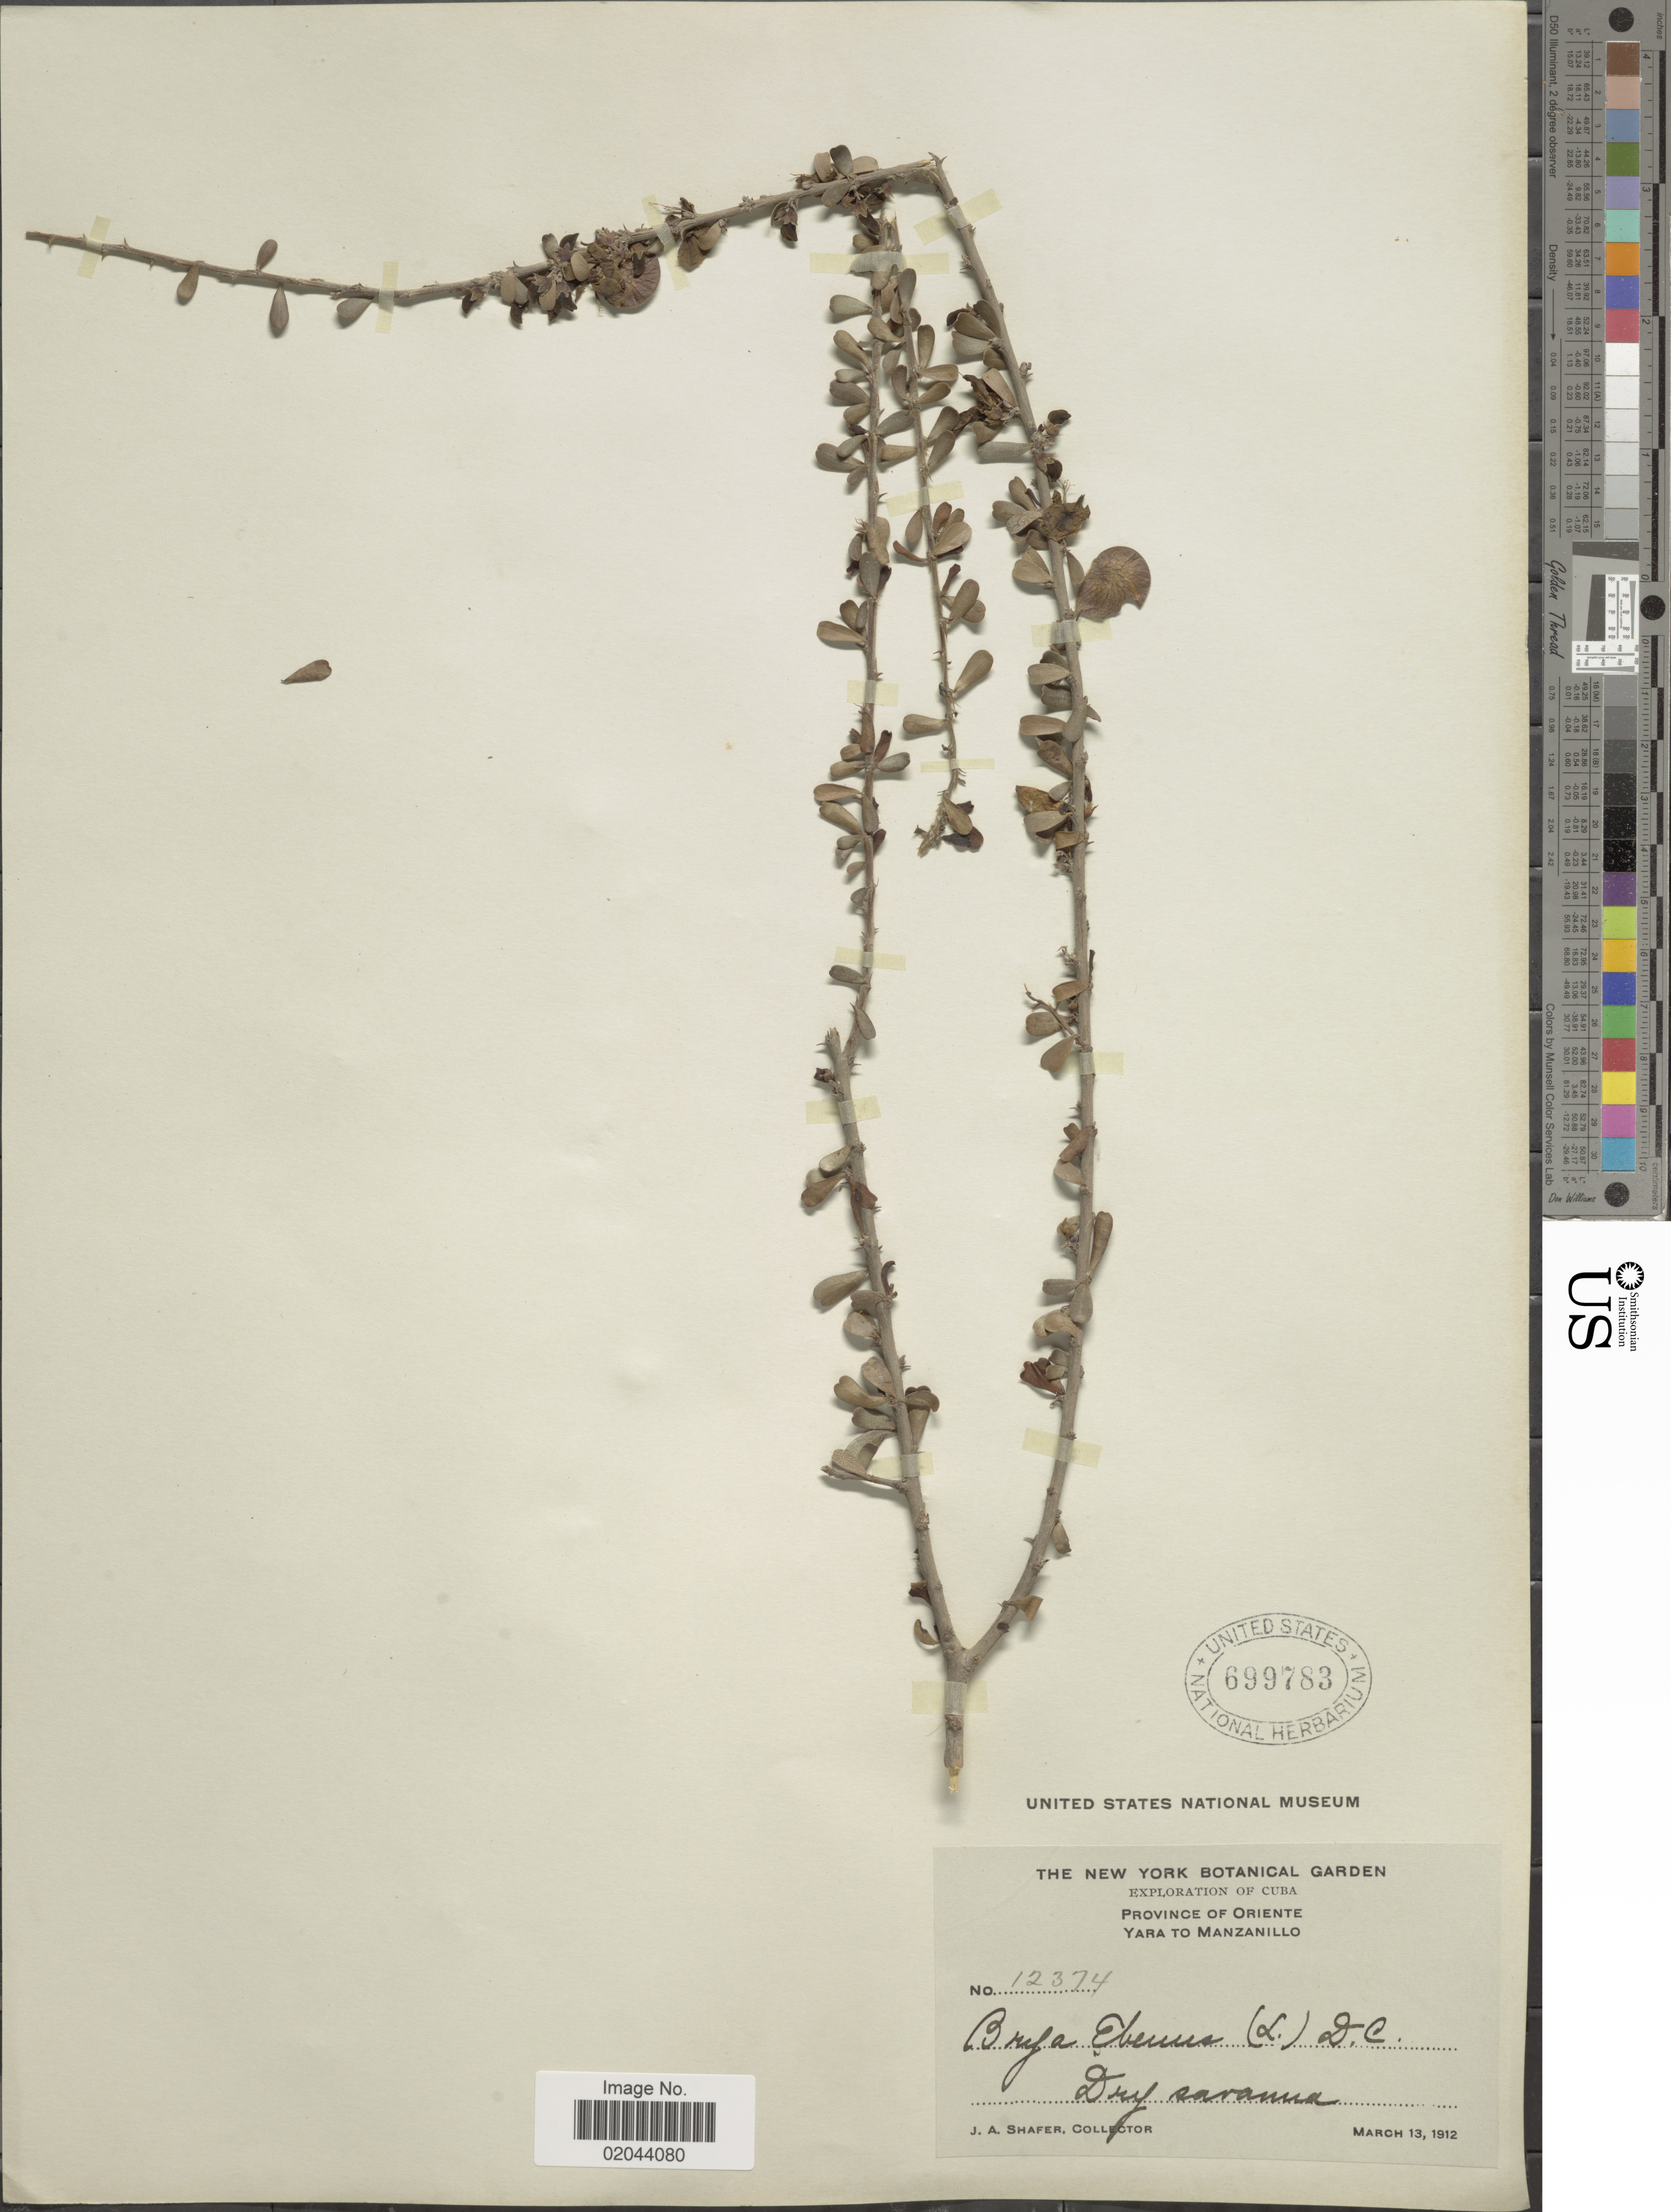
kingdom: Plantae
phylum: Tracheophyta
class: Magnoliopsida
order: Fabales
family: Fabaceae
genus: Brya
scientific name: Brya ebenus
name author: (L.) DC.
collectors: J. A. Shafer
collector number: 12374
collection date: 1912-03-13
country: Cuba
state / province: Oriente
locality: Yara to Manzanillo, dry savanna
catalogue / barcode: US 699783